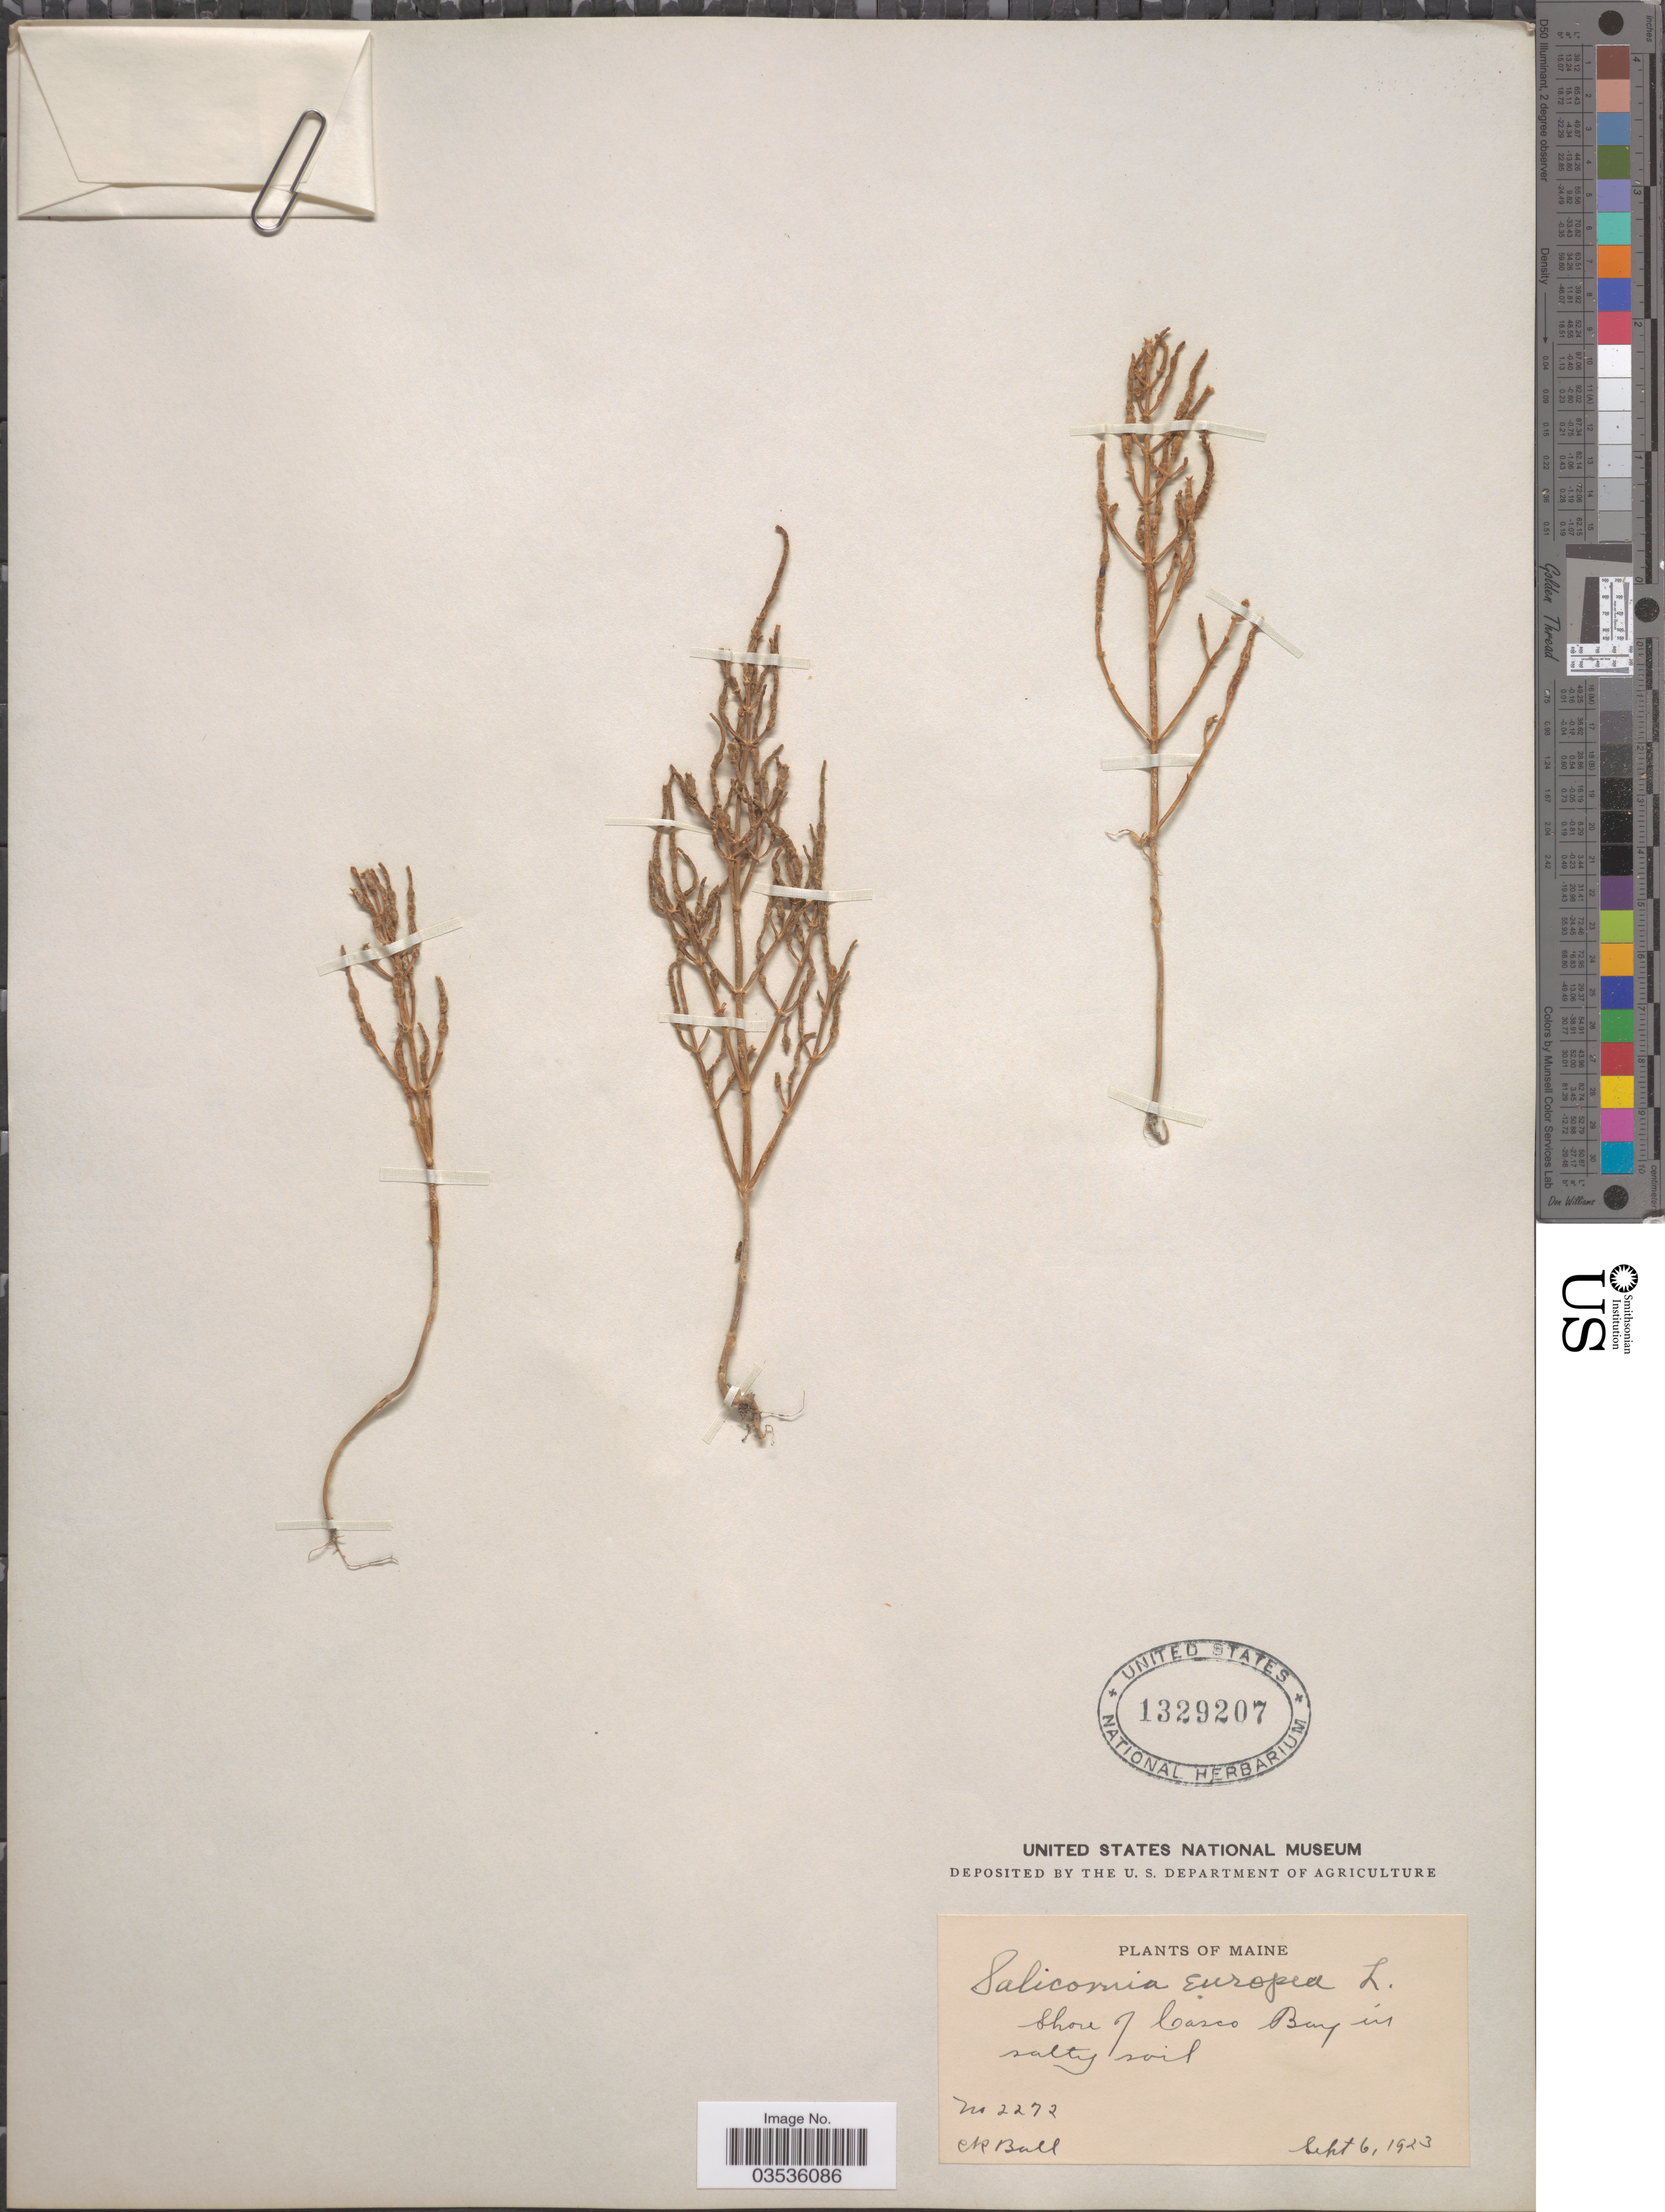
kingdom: Plantae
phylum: Tracheophyta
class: Magnoliopsida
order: Caryophyllales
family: Amaranthaceae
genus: Salicornia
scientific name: Salicornia europaea var. prostrata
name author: (Pall.) Fernald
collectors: C. R. Ball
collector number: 2272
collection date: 1923-09-06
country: United States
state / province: Maine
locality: Shore of Casco Bay.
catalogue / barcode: US 1329207